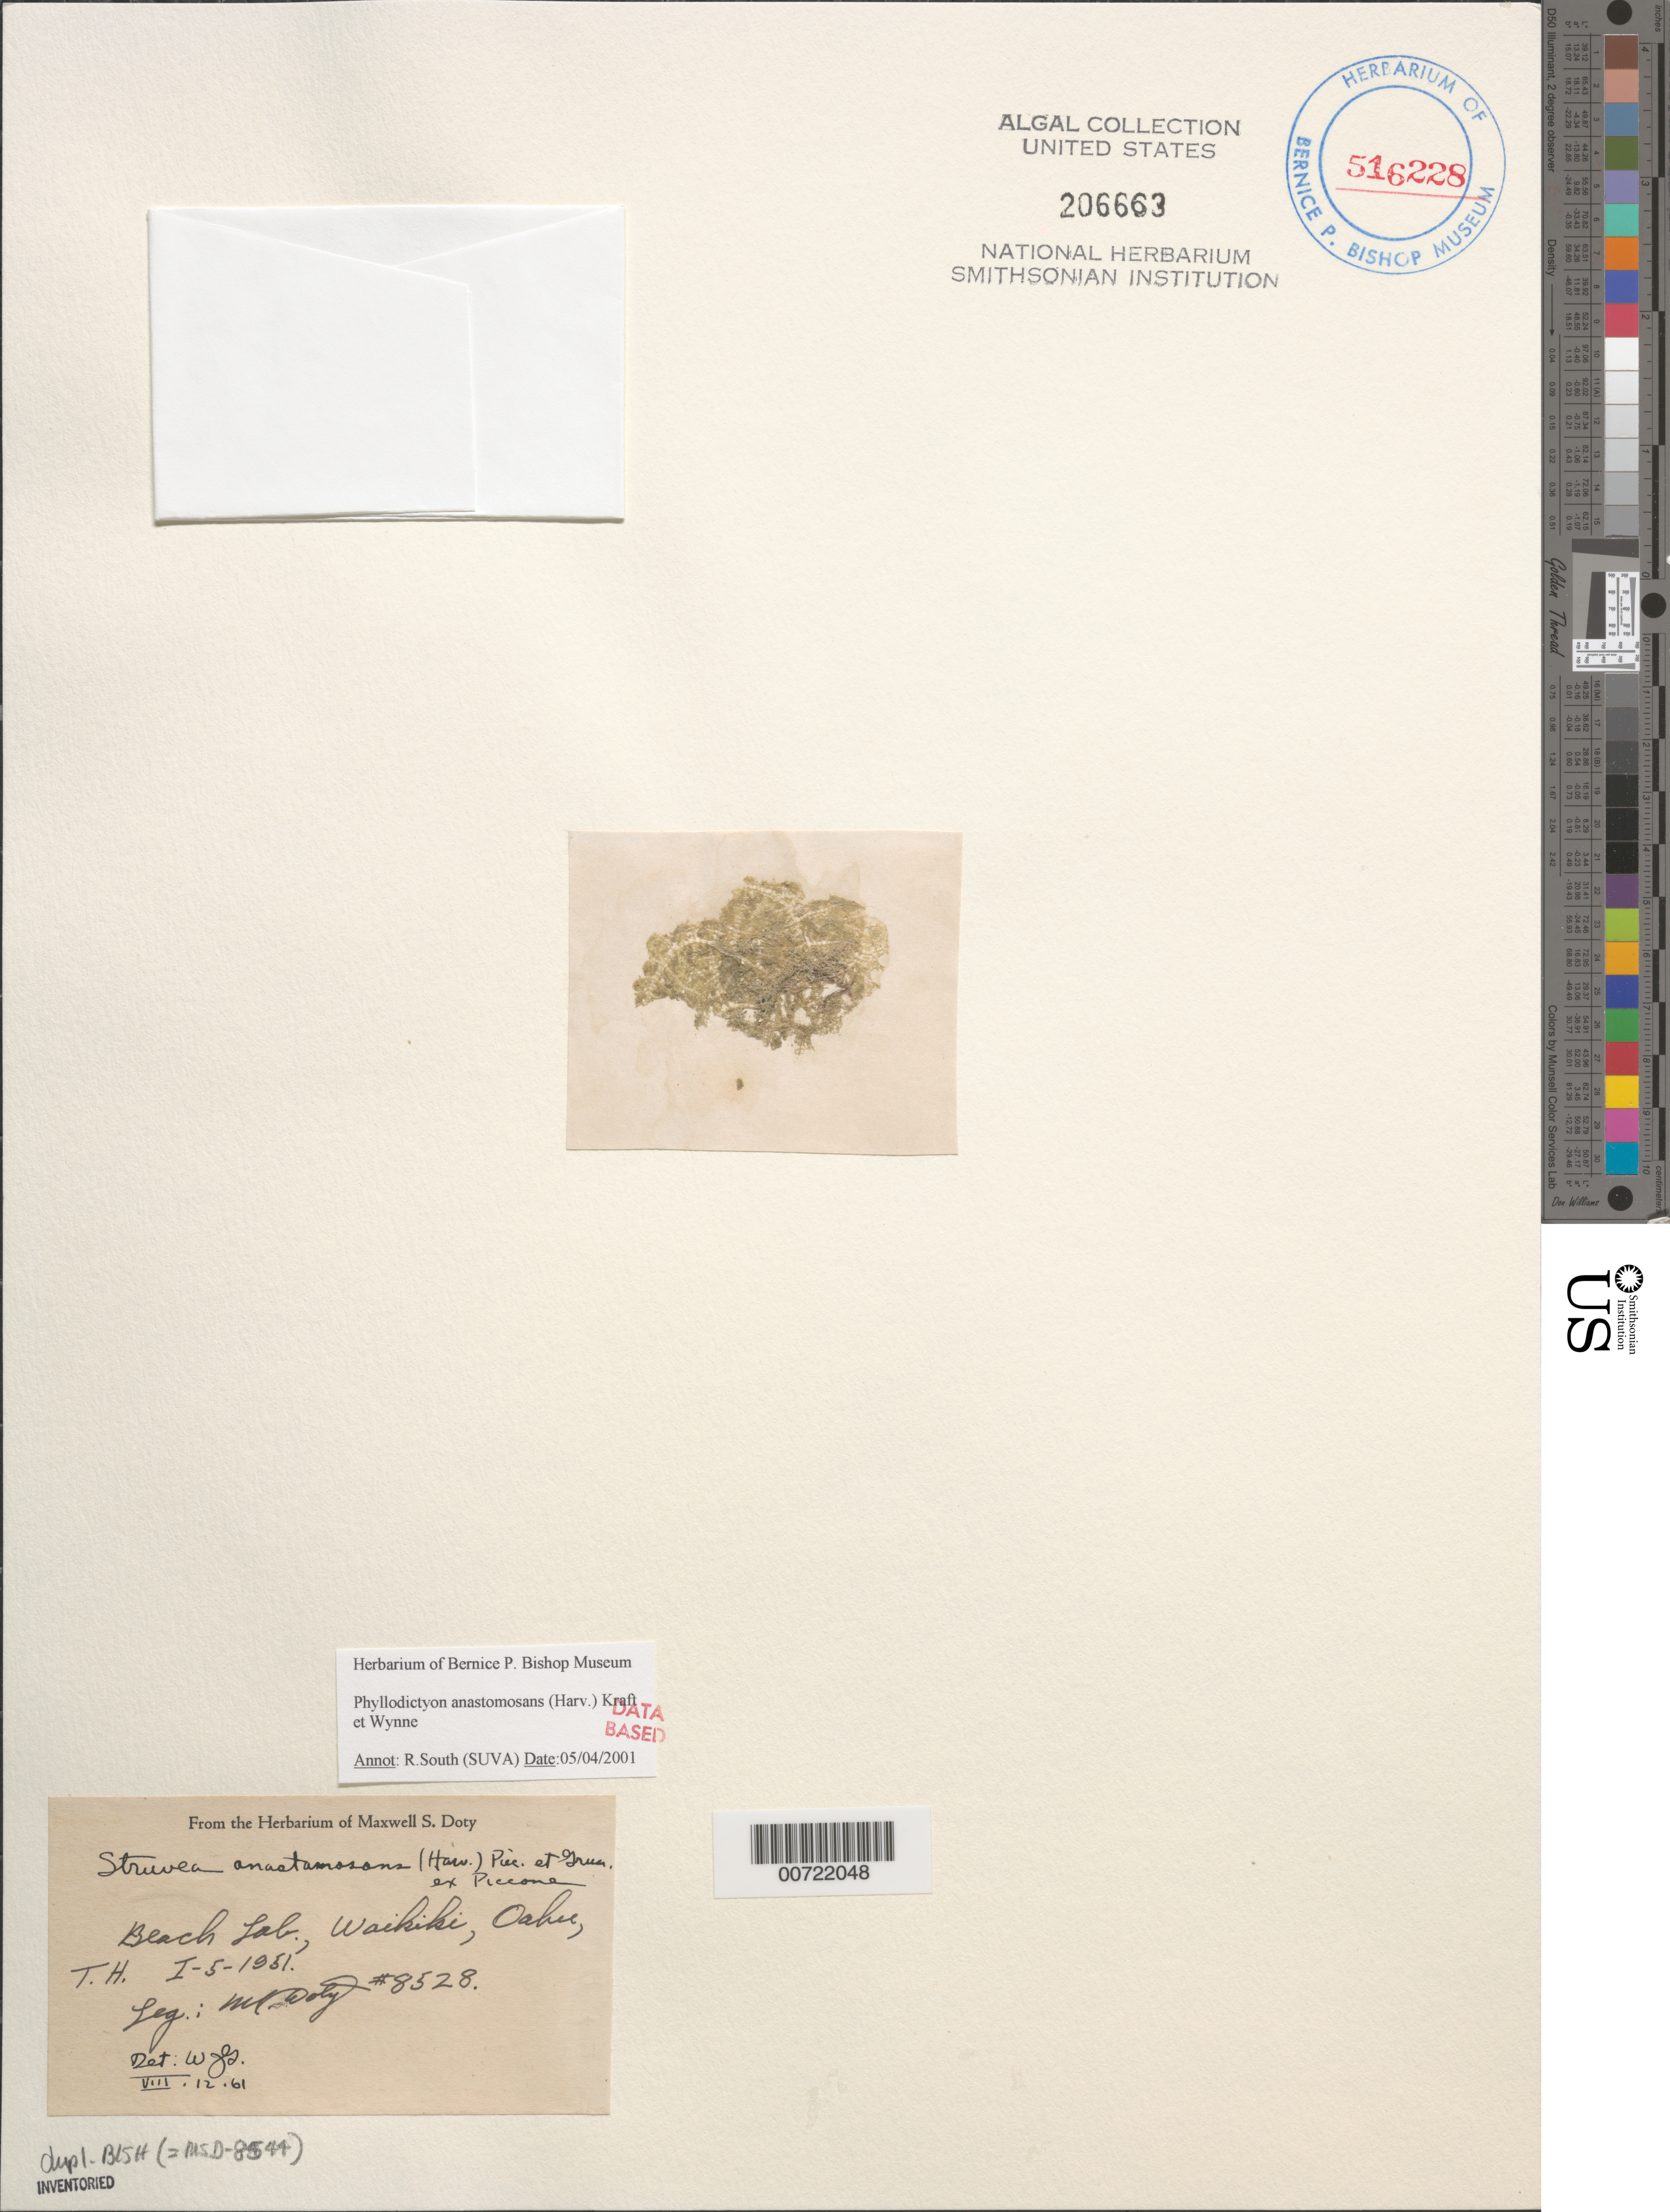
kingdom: Plantae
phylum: Chlorophyta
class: Ulvophyceae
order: Siphonocladales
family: Boodleaceae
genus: Phyllodictyon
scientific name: Phyllodictyon anastomosans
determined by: South, R.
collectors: M. S. Doty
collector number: MSD 8528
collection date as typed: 05 Jan 1951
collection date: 1951-01-05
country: United States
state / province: Hawaii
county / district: Honolulu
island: Oahu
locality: Waikiki, beach laboratory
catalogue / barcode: US 206663